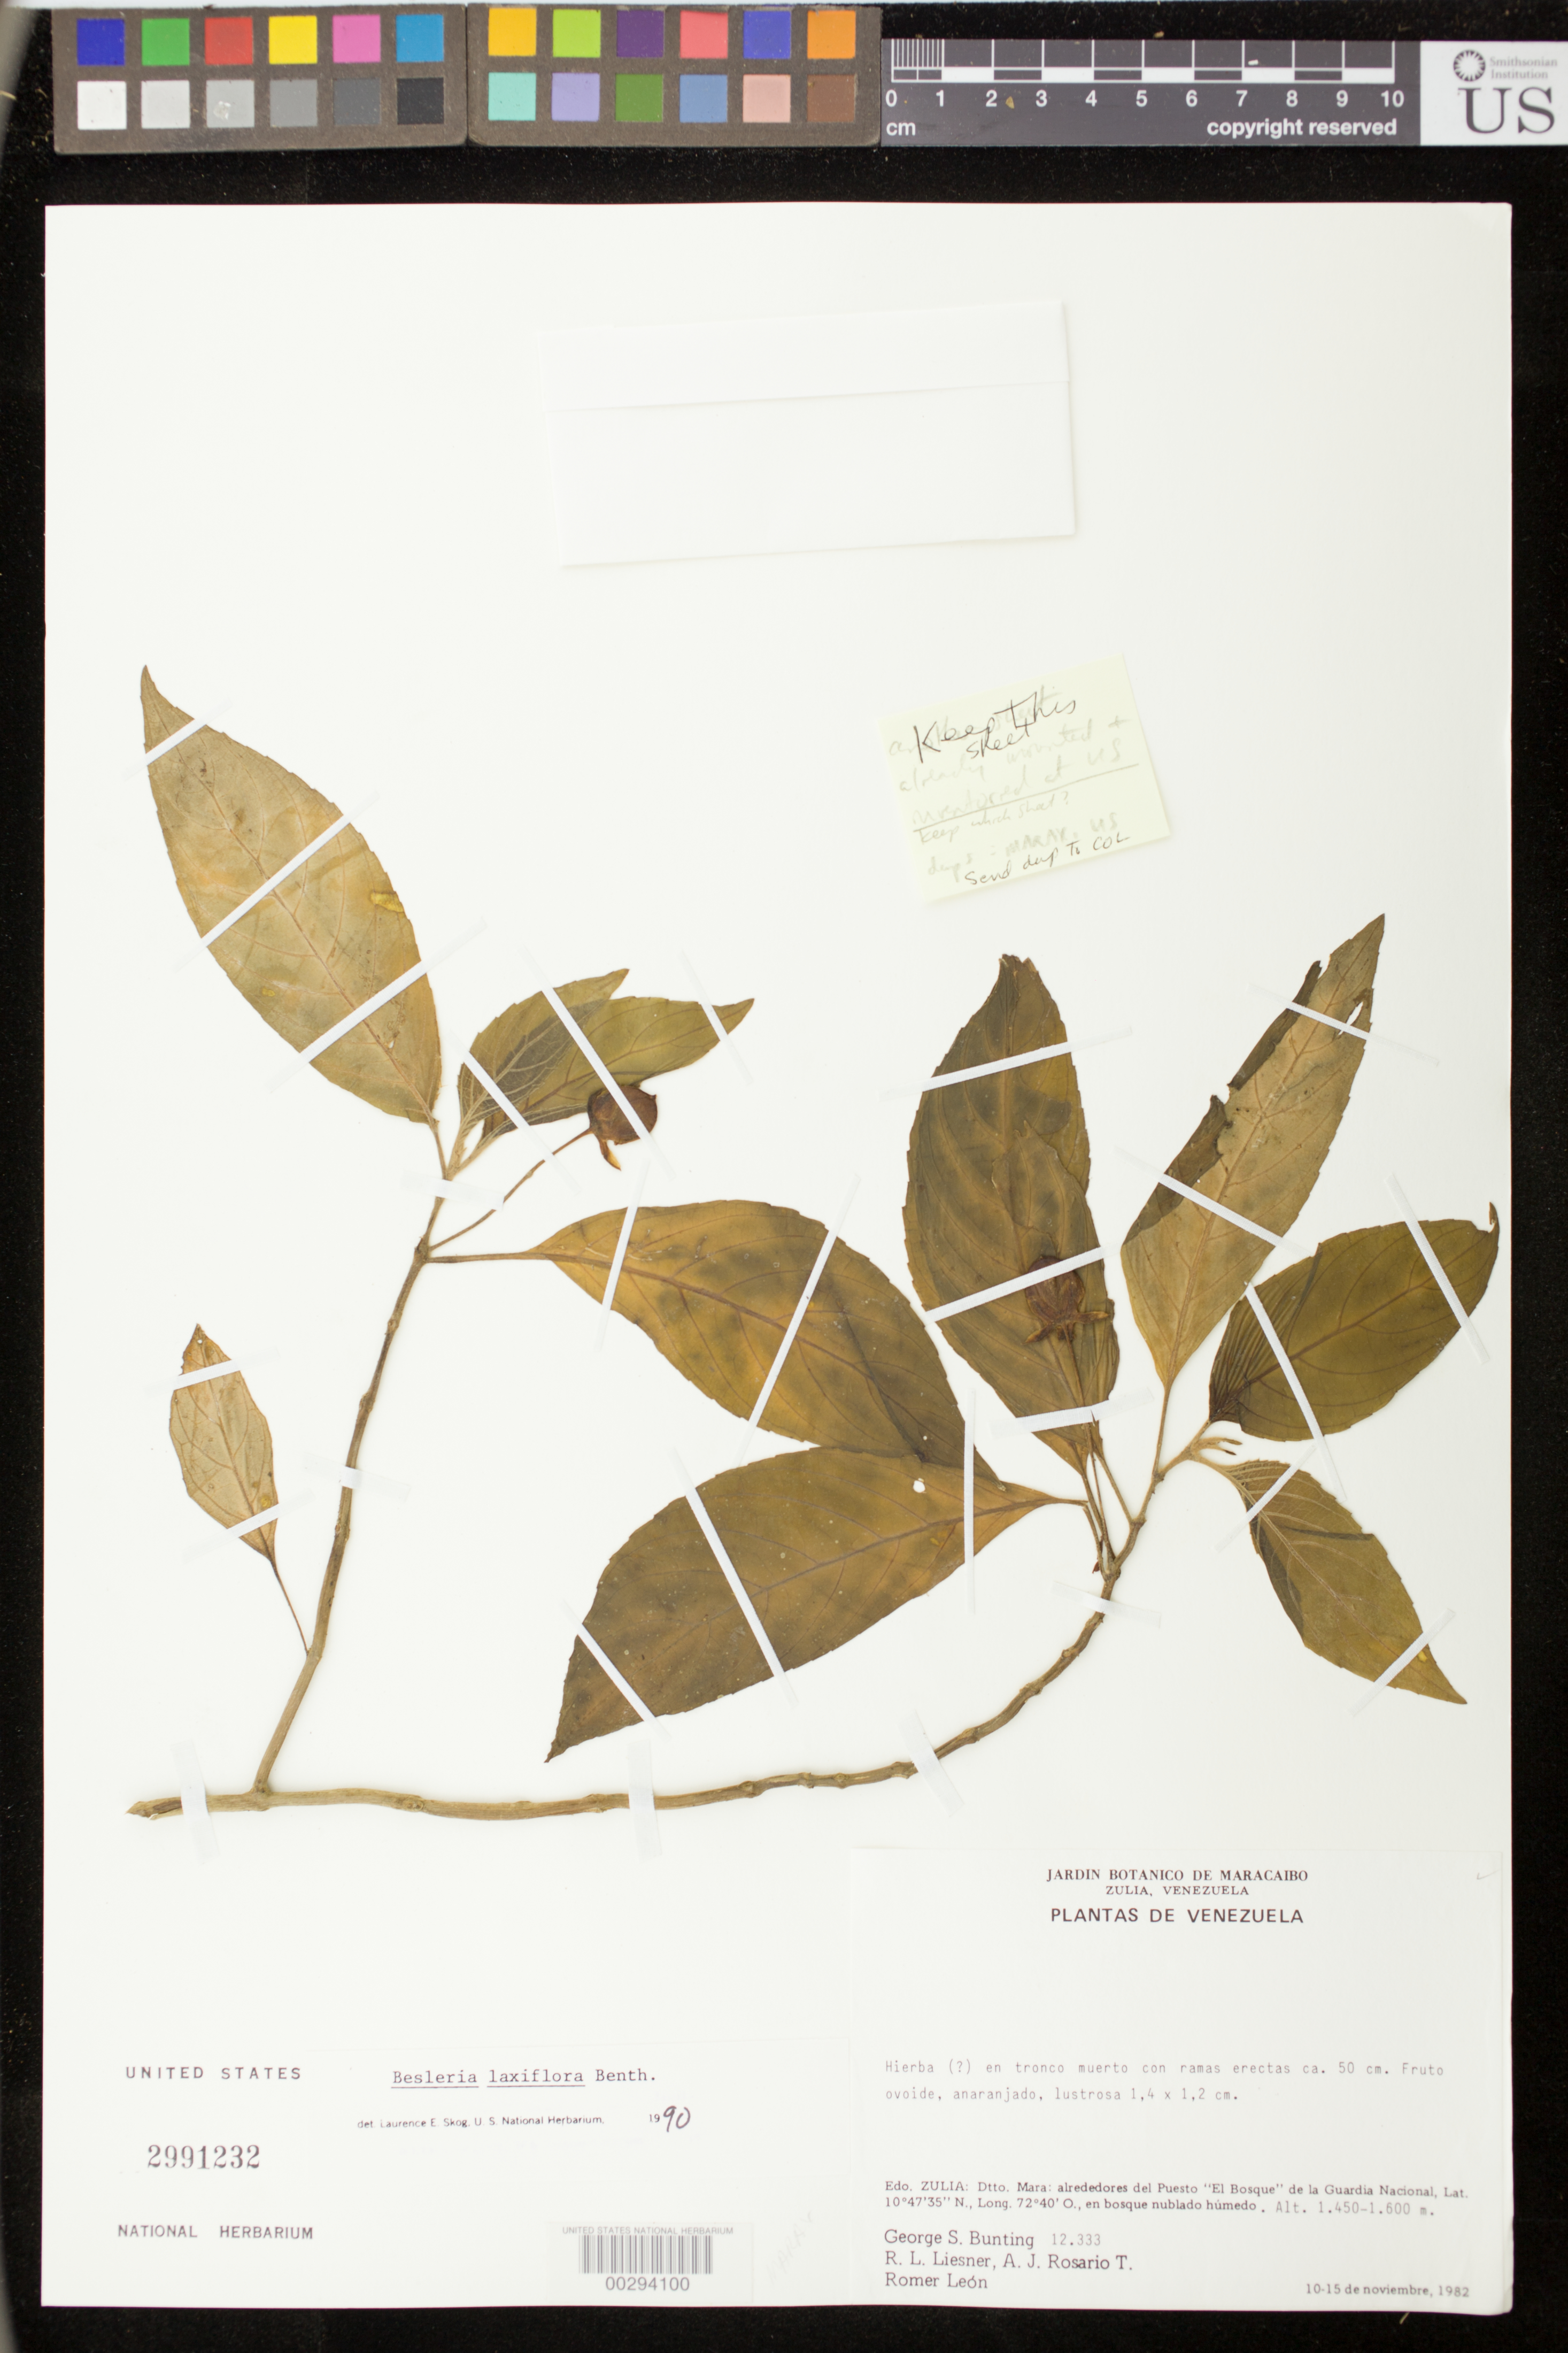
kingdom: Plantae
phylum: Tracheophyta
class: Magnoliopsida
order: Lamiales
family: Gesneriaceae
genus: Besleria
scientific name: Besleria laxiflora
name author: Benth.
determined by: Skog, Laurence E.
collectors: G. S. Bunting, R. L. Liesner, A. Rosario T. & R. A. León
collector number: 12333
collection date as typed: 10-15 Nov 1982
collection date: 1982-11-10/1982-11-15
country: Venezuela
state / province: Zulia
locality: Dtto. Mara: alrededores del Puesto "El Bosque" de la Guardia Nacional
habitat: En bosque nublado húmedo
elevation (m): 1450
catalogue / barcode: US 2991232